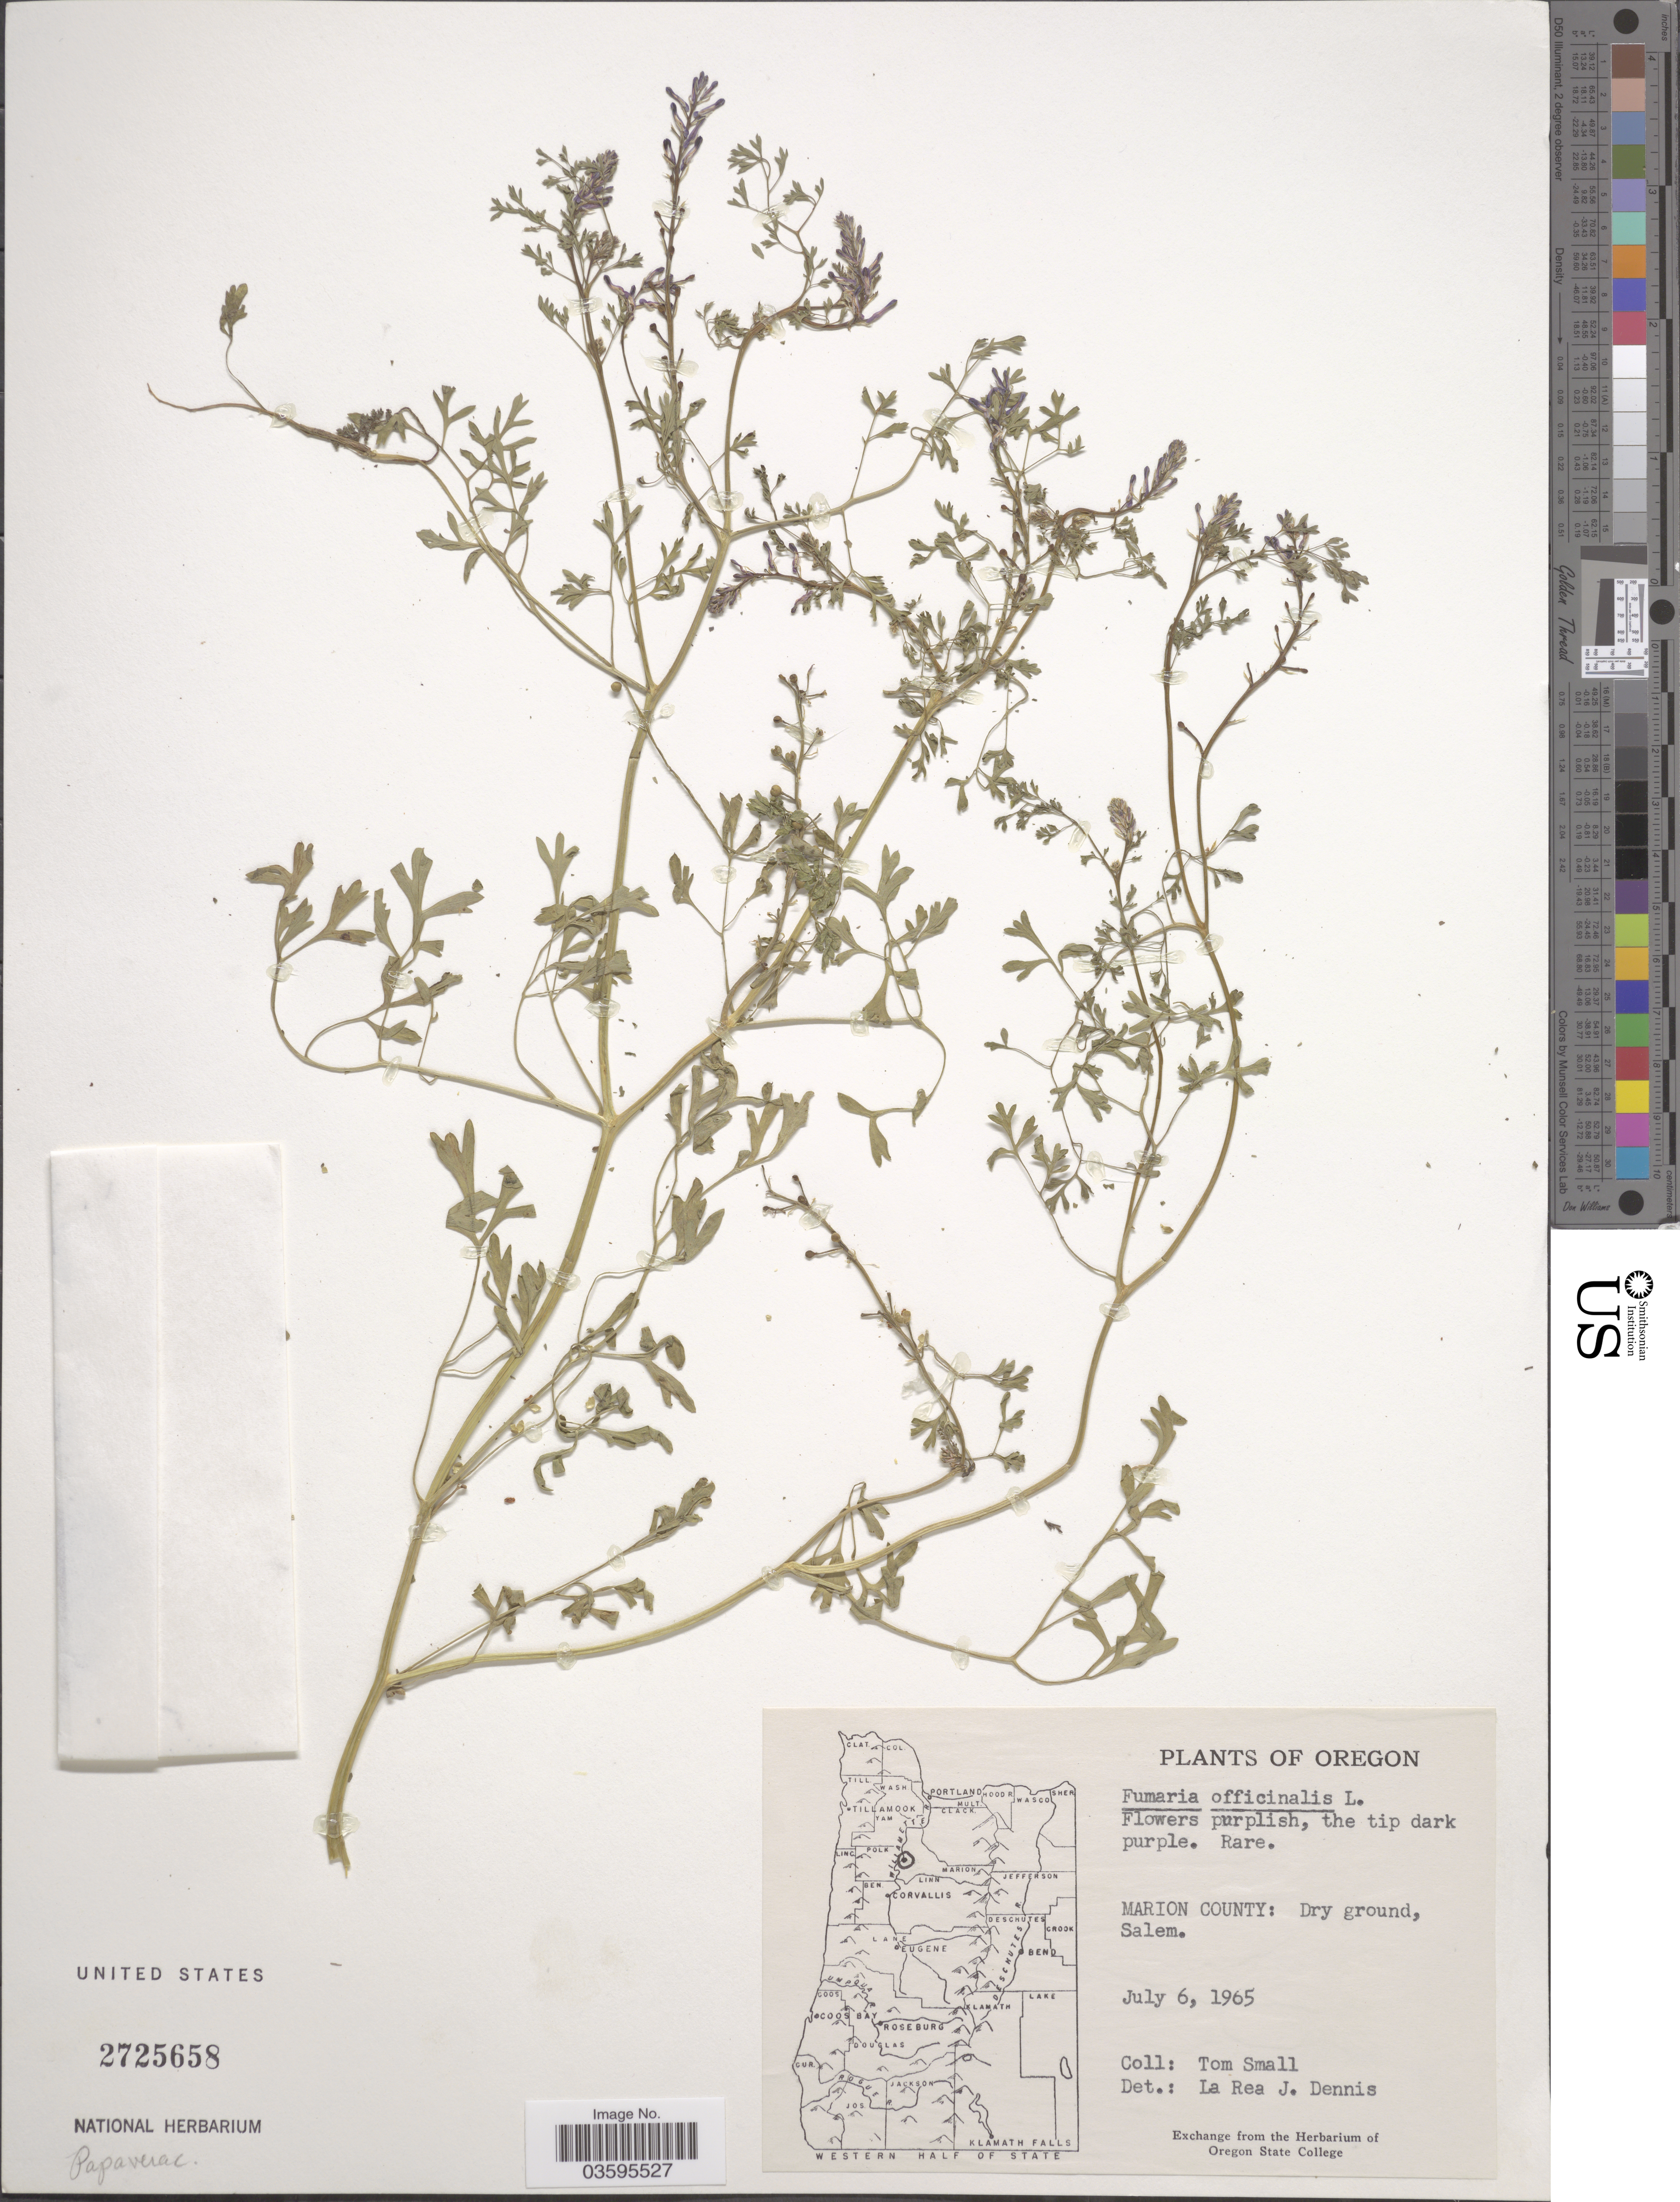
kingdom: Plantae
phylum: Tracheophyta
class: Magnoliopsida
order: Ranunculales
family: Papaveraceae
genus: Fumaria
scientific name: Fumaria officinalis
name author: L.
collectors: T. Small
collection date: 1965-07-06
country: United States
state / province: Oregon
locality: Marion County: Salem.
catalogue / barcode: US 2725658